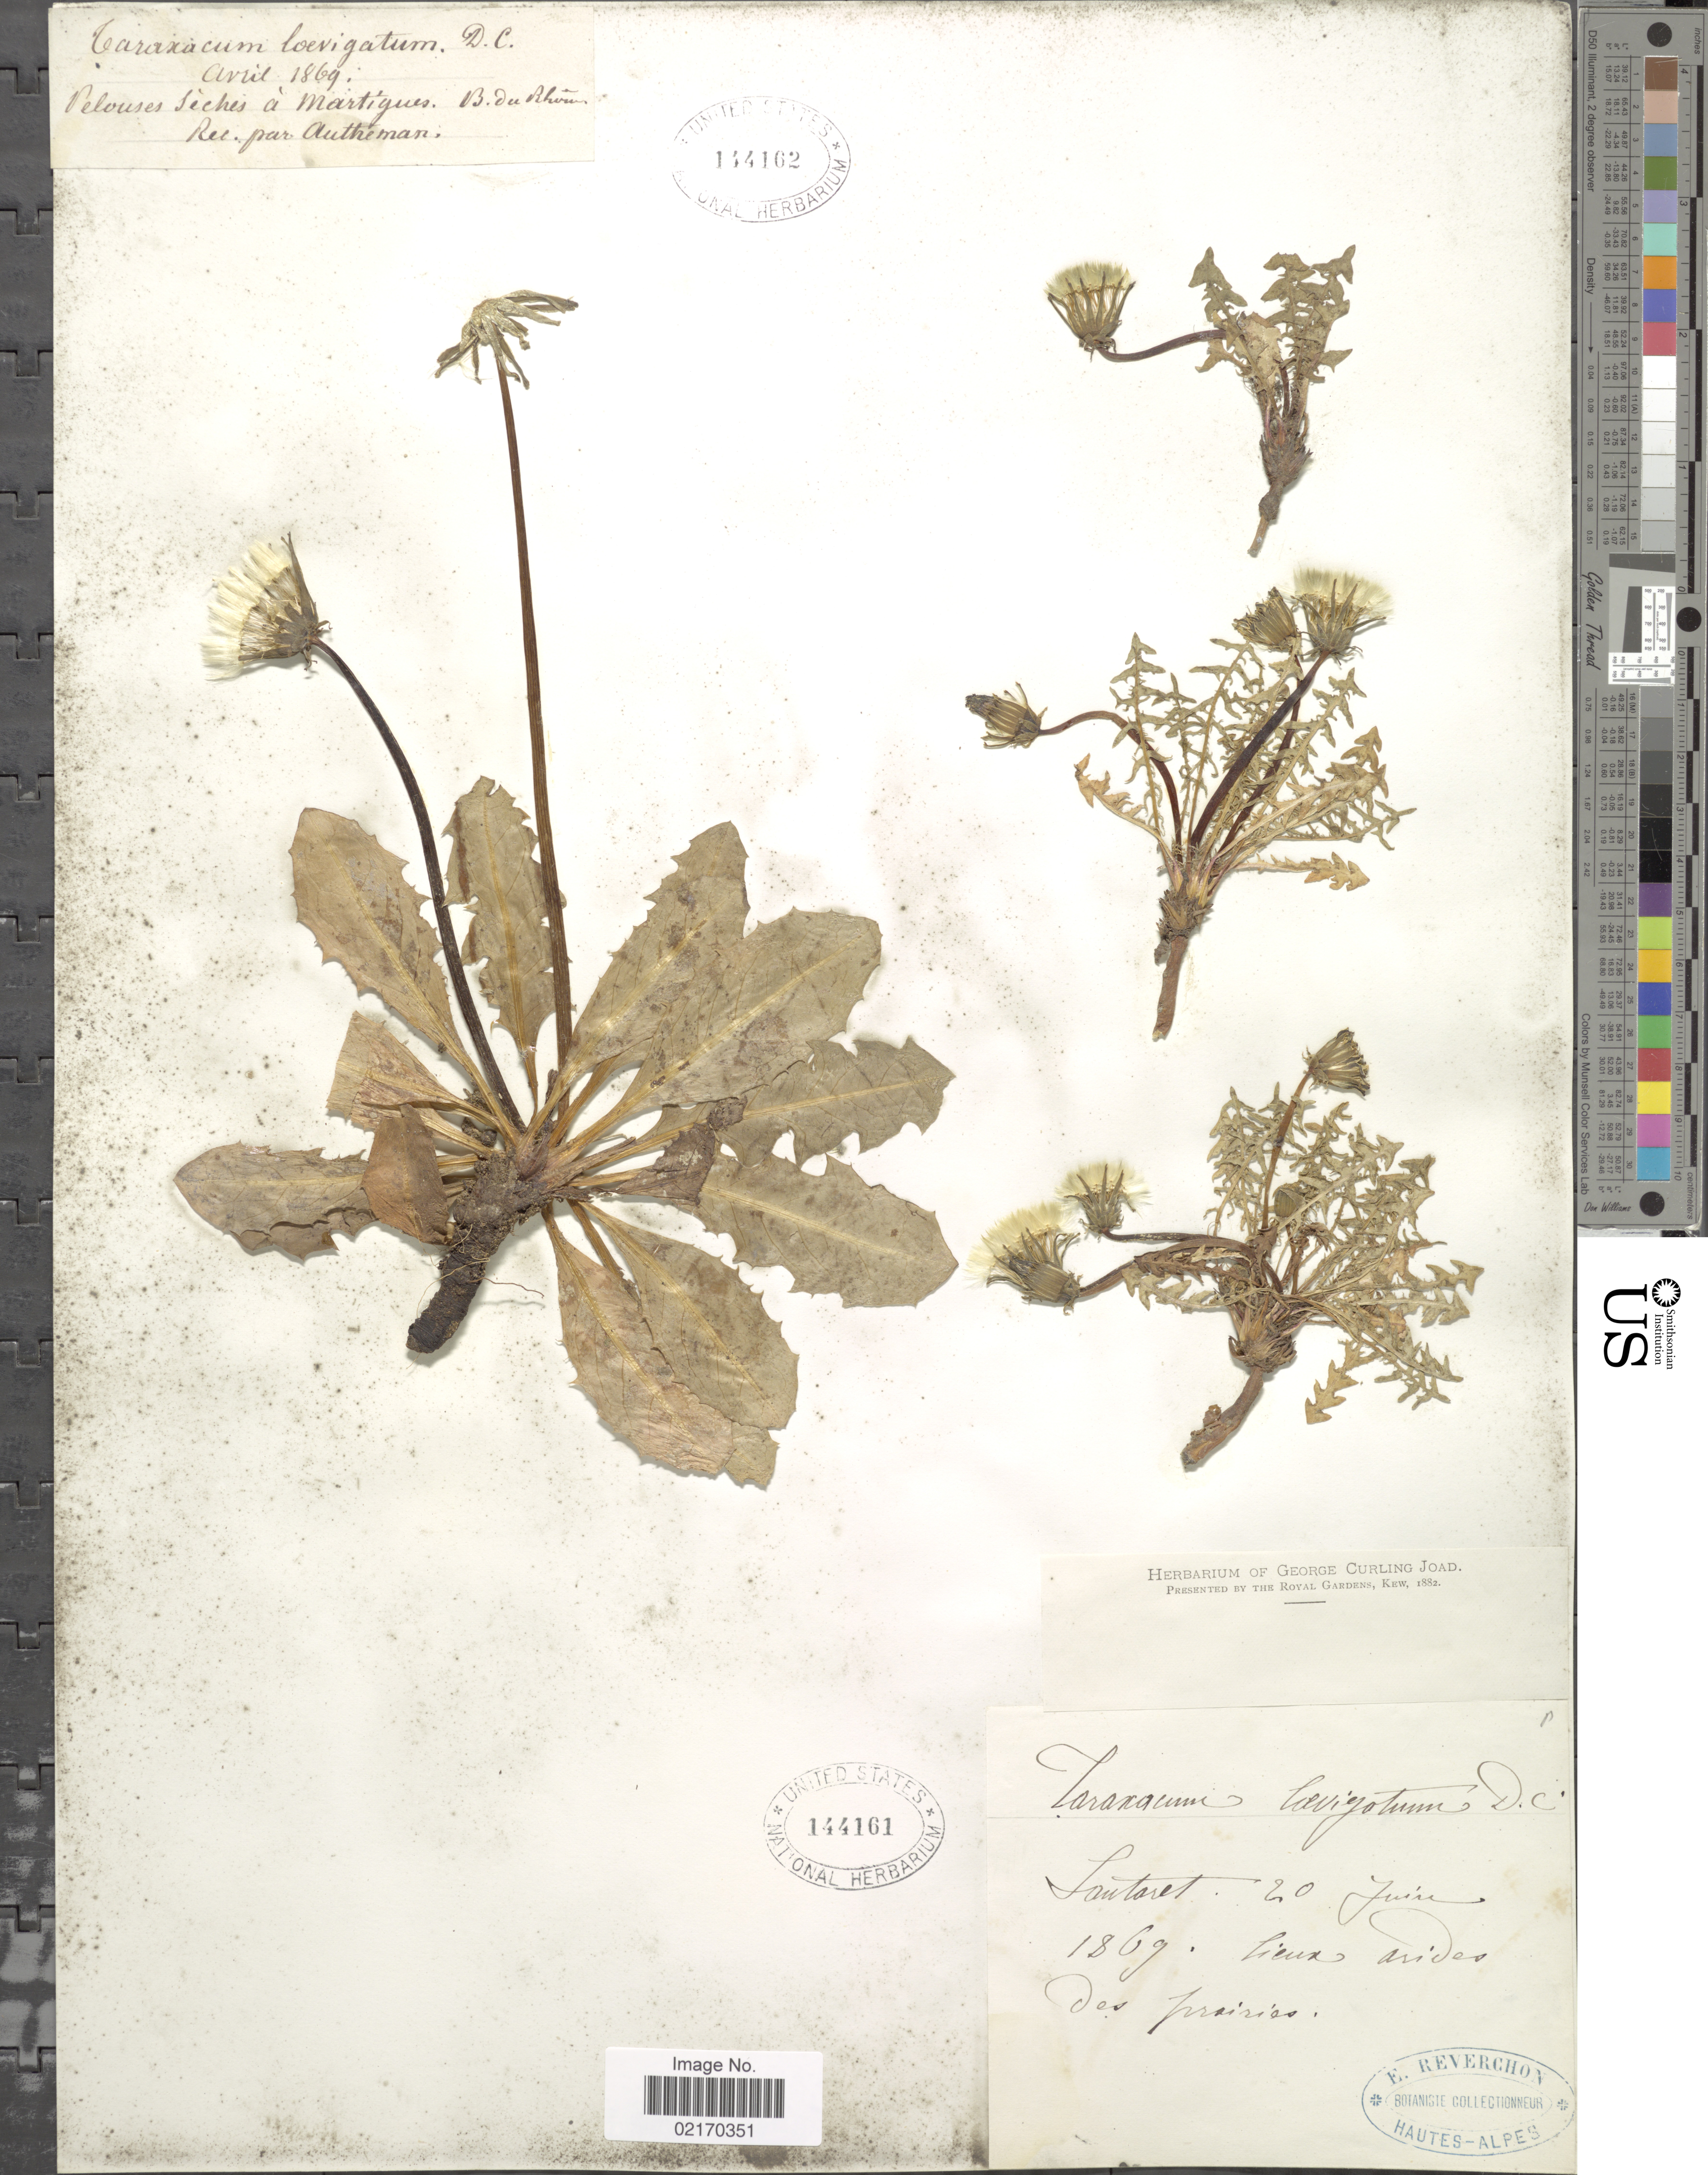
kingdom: Plantae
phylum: Tracheophyta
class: Magnoliopsida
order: Asterales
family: Asteraceae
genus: Taraxacum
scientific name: Taraxacum erythrospermum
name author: Andrz. ex Besser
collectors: A. Autheman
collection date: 1869-06-20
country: France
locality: Lautaret, lieux arides des prairies.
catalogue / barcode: US 144161